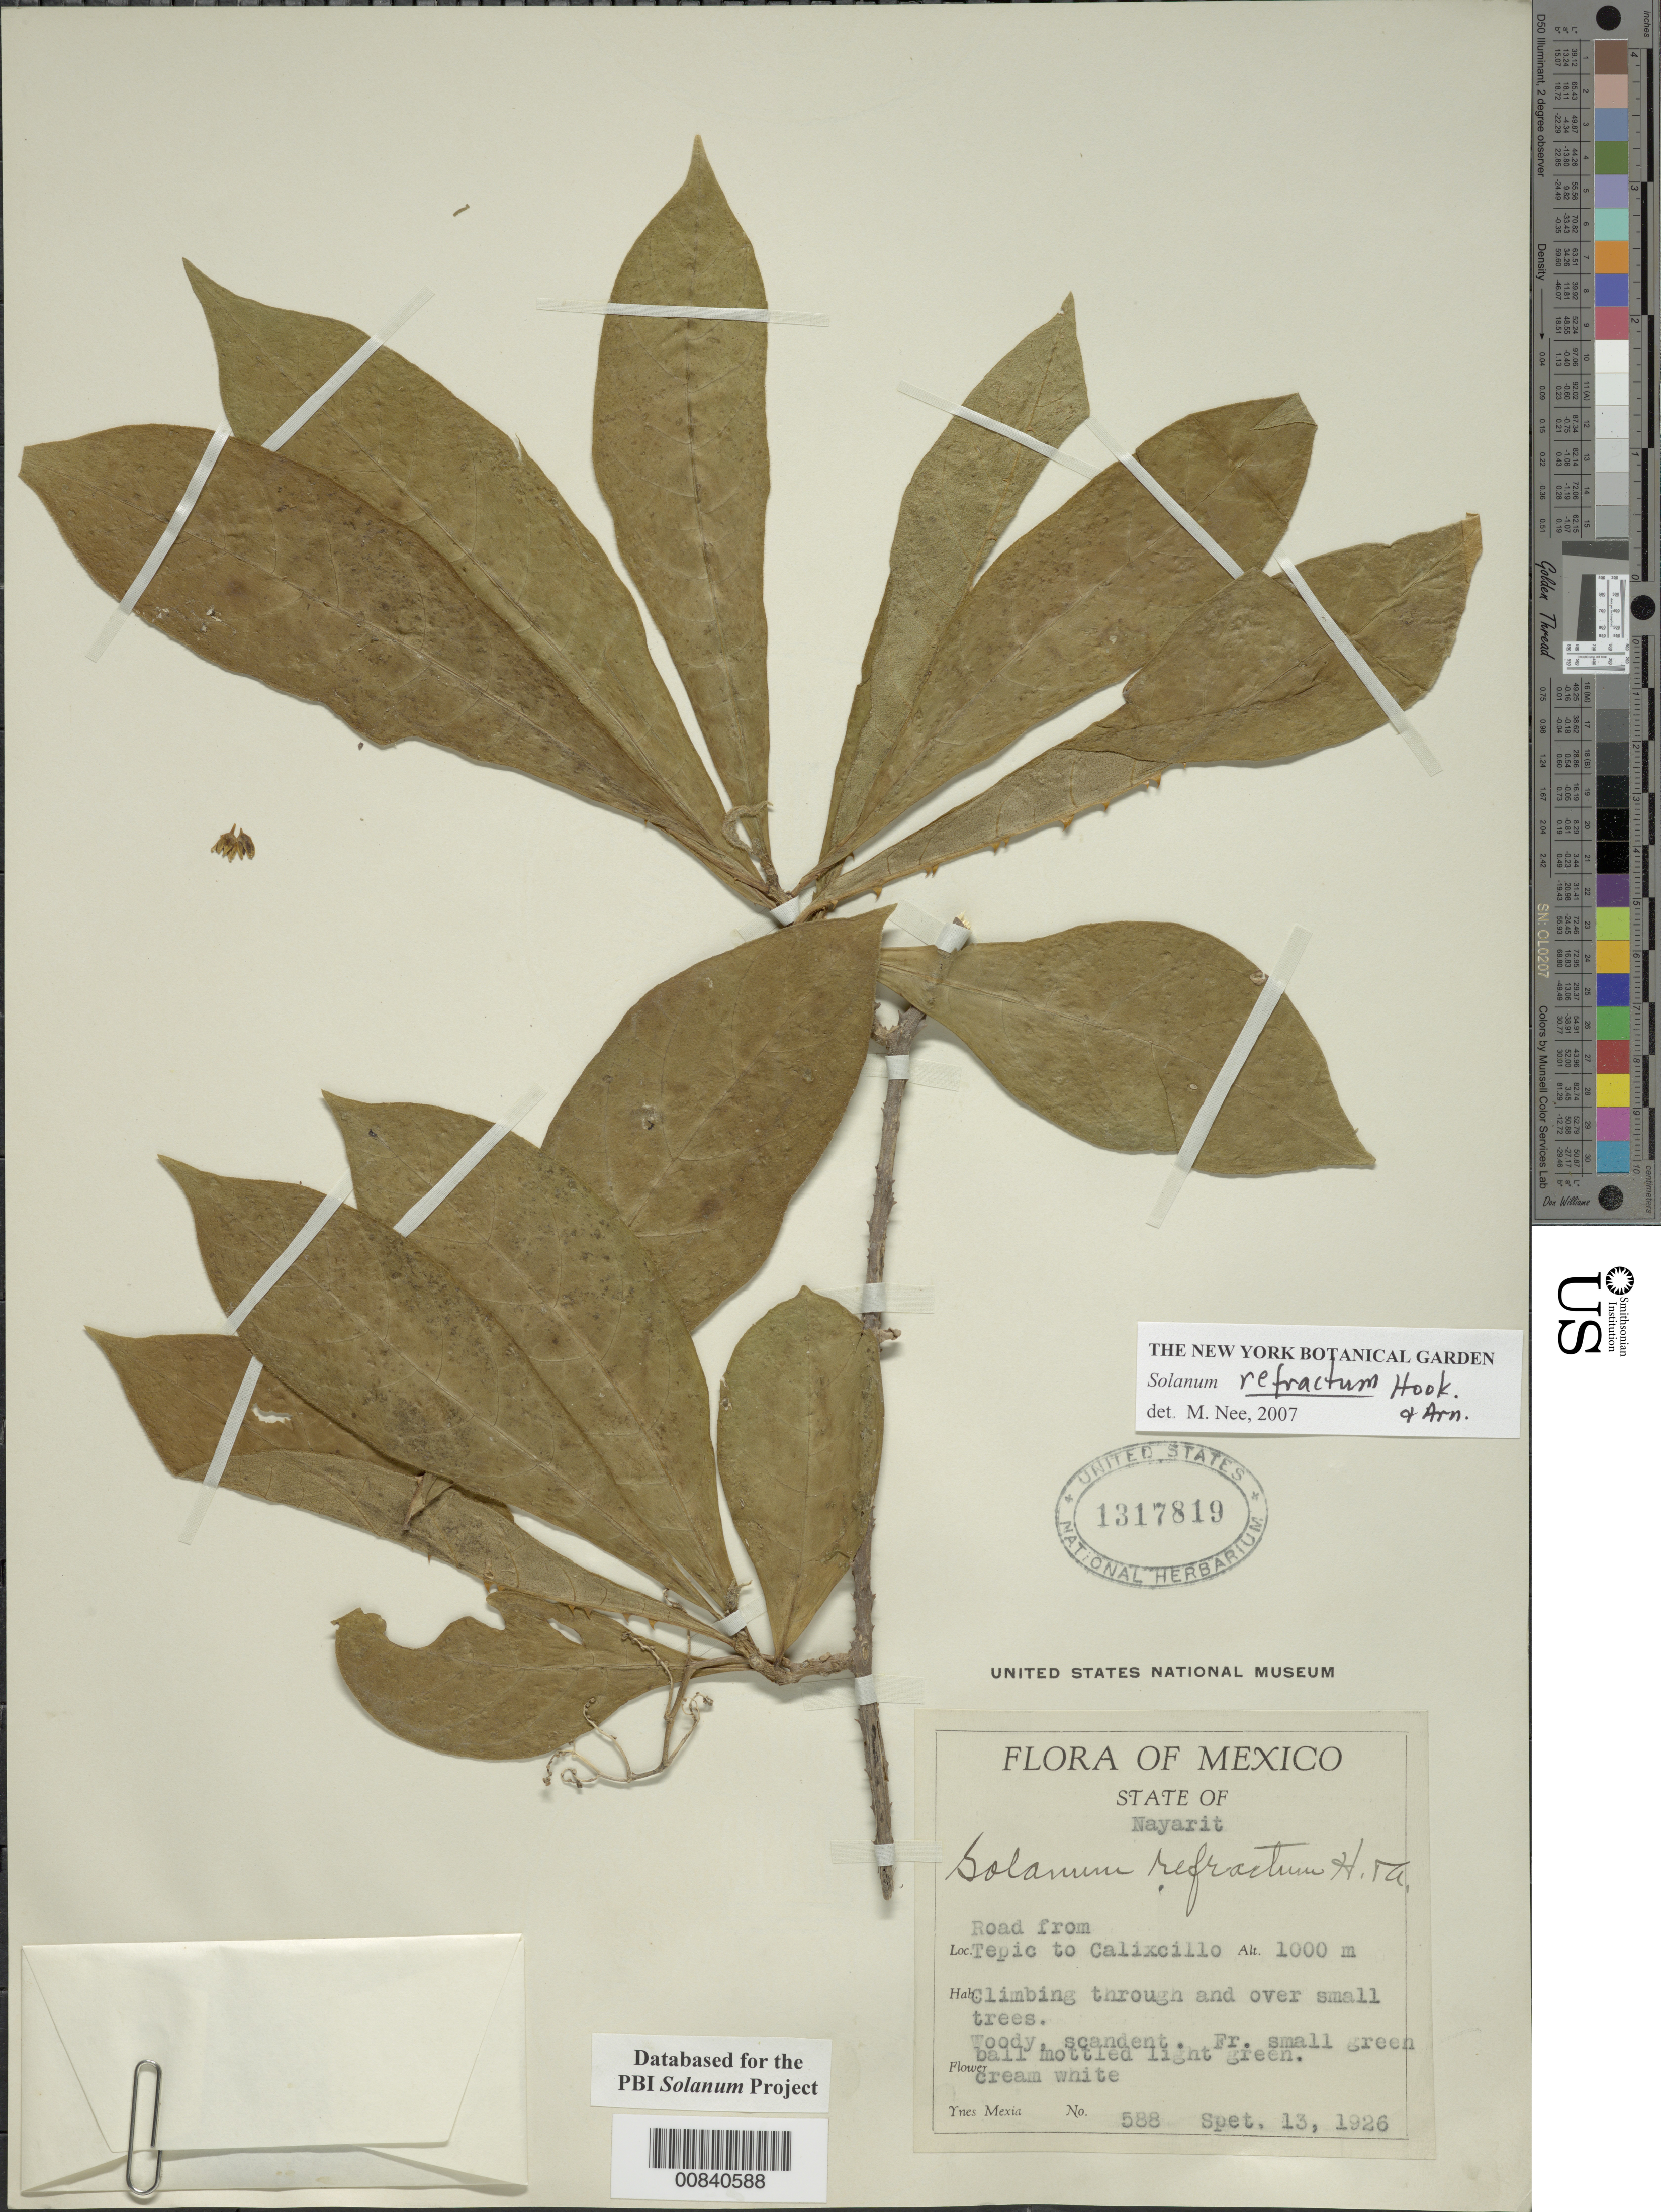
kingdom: Plantae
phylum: Tracheophyta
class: Magnoliopsida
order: Solanales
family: Solanaceae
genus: Solanum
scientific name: Solanum bicorne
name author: Dunal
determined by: Clark, J. L., (SEL), The Marie Selby Botanical Garden (UNITED STATES)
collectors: Y. Mexia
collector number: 588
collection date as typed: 13 Sep 1926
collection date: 1926-09-13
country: Mexico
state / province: Nayarit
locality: Road from Tepic to Calixcillo.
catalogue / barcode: US 1317819